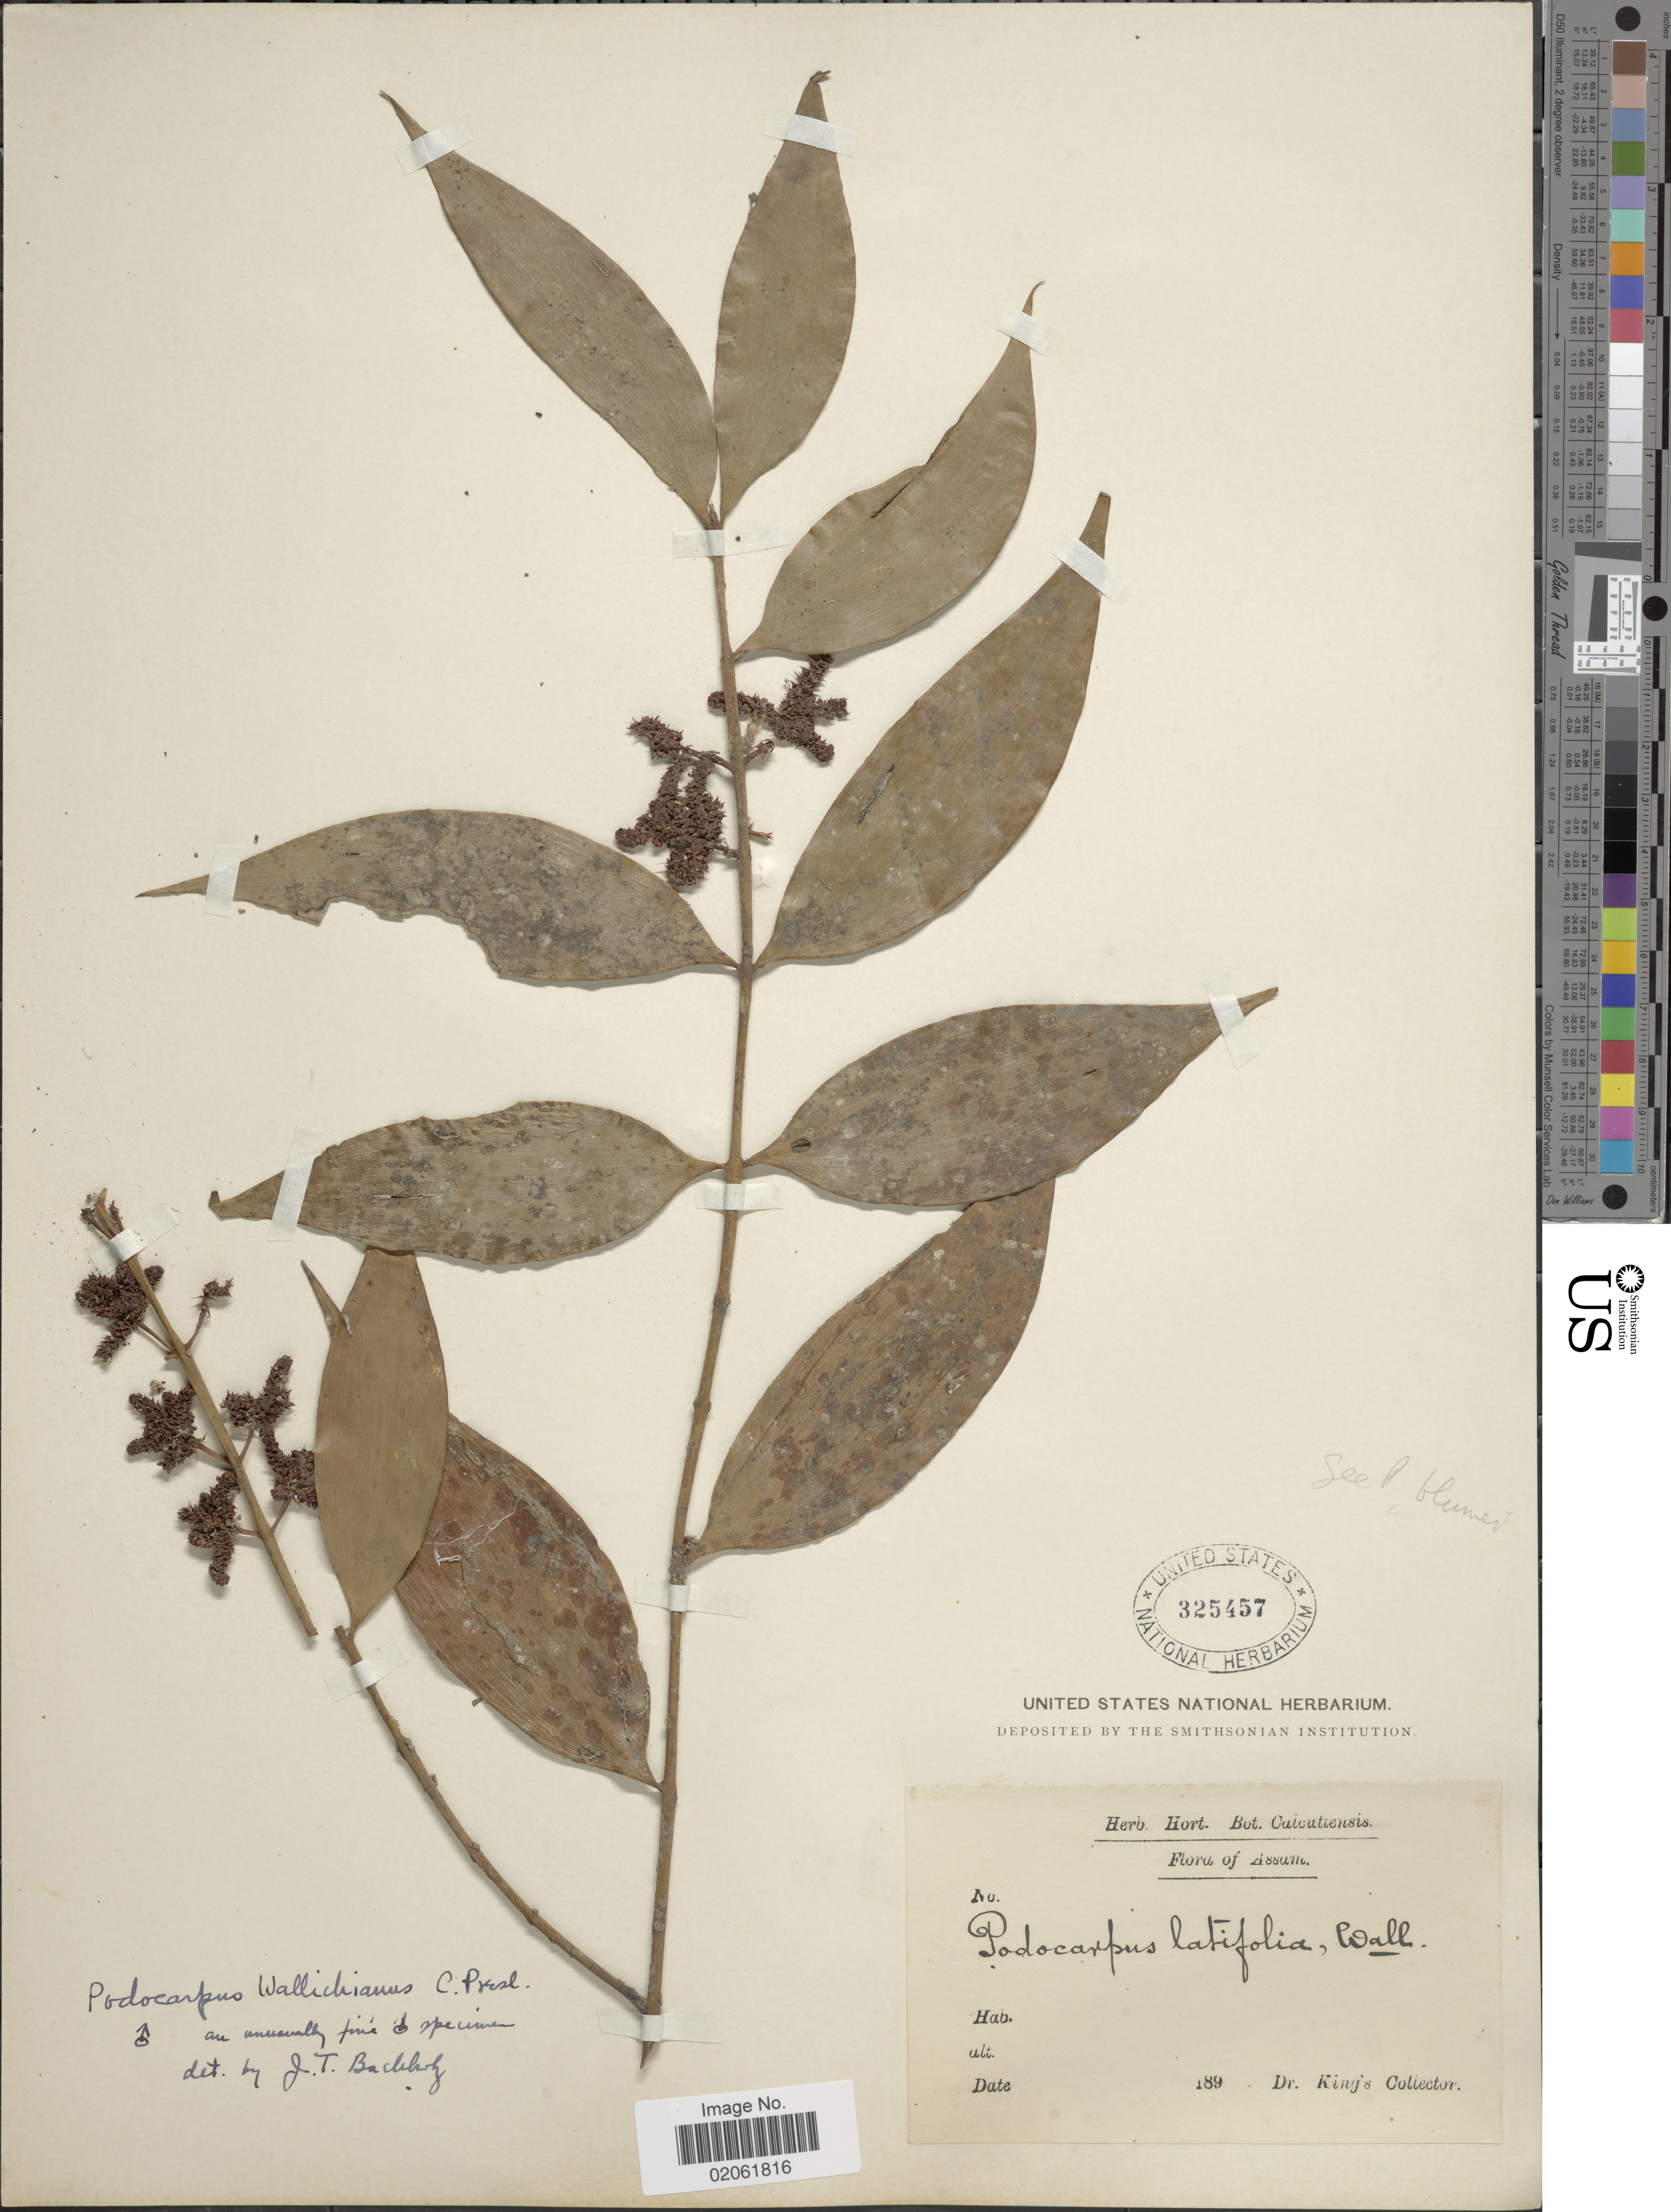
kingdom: Plantae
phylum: Tracheophyta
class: Pinopsida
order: Pinales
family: Podocarpaceae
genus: Podocarpus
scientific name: Podocarpus wallichianus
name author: C. Presl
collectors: Dr. King's collector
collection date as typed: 189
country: India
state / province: Assam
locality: Assam.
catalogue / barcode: US 325457